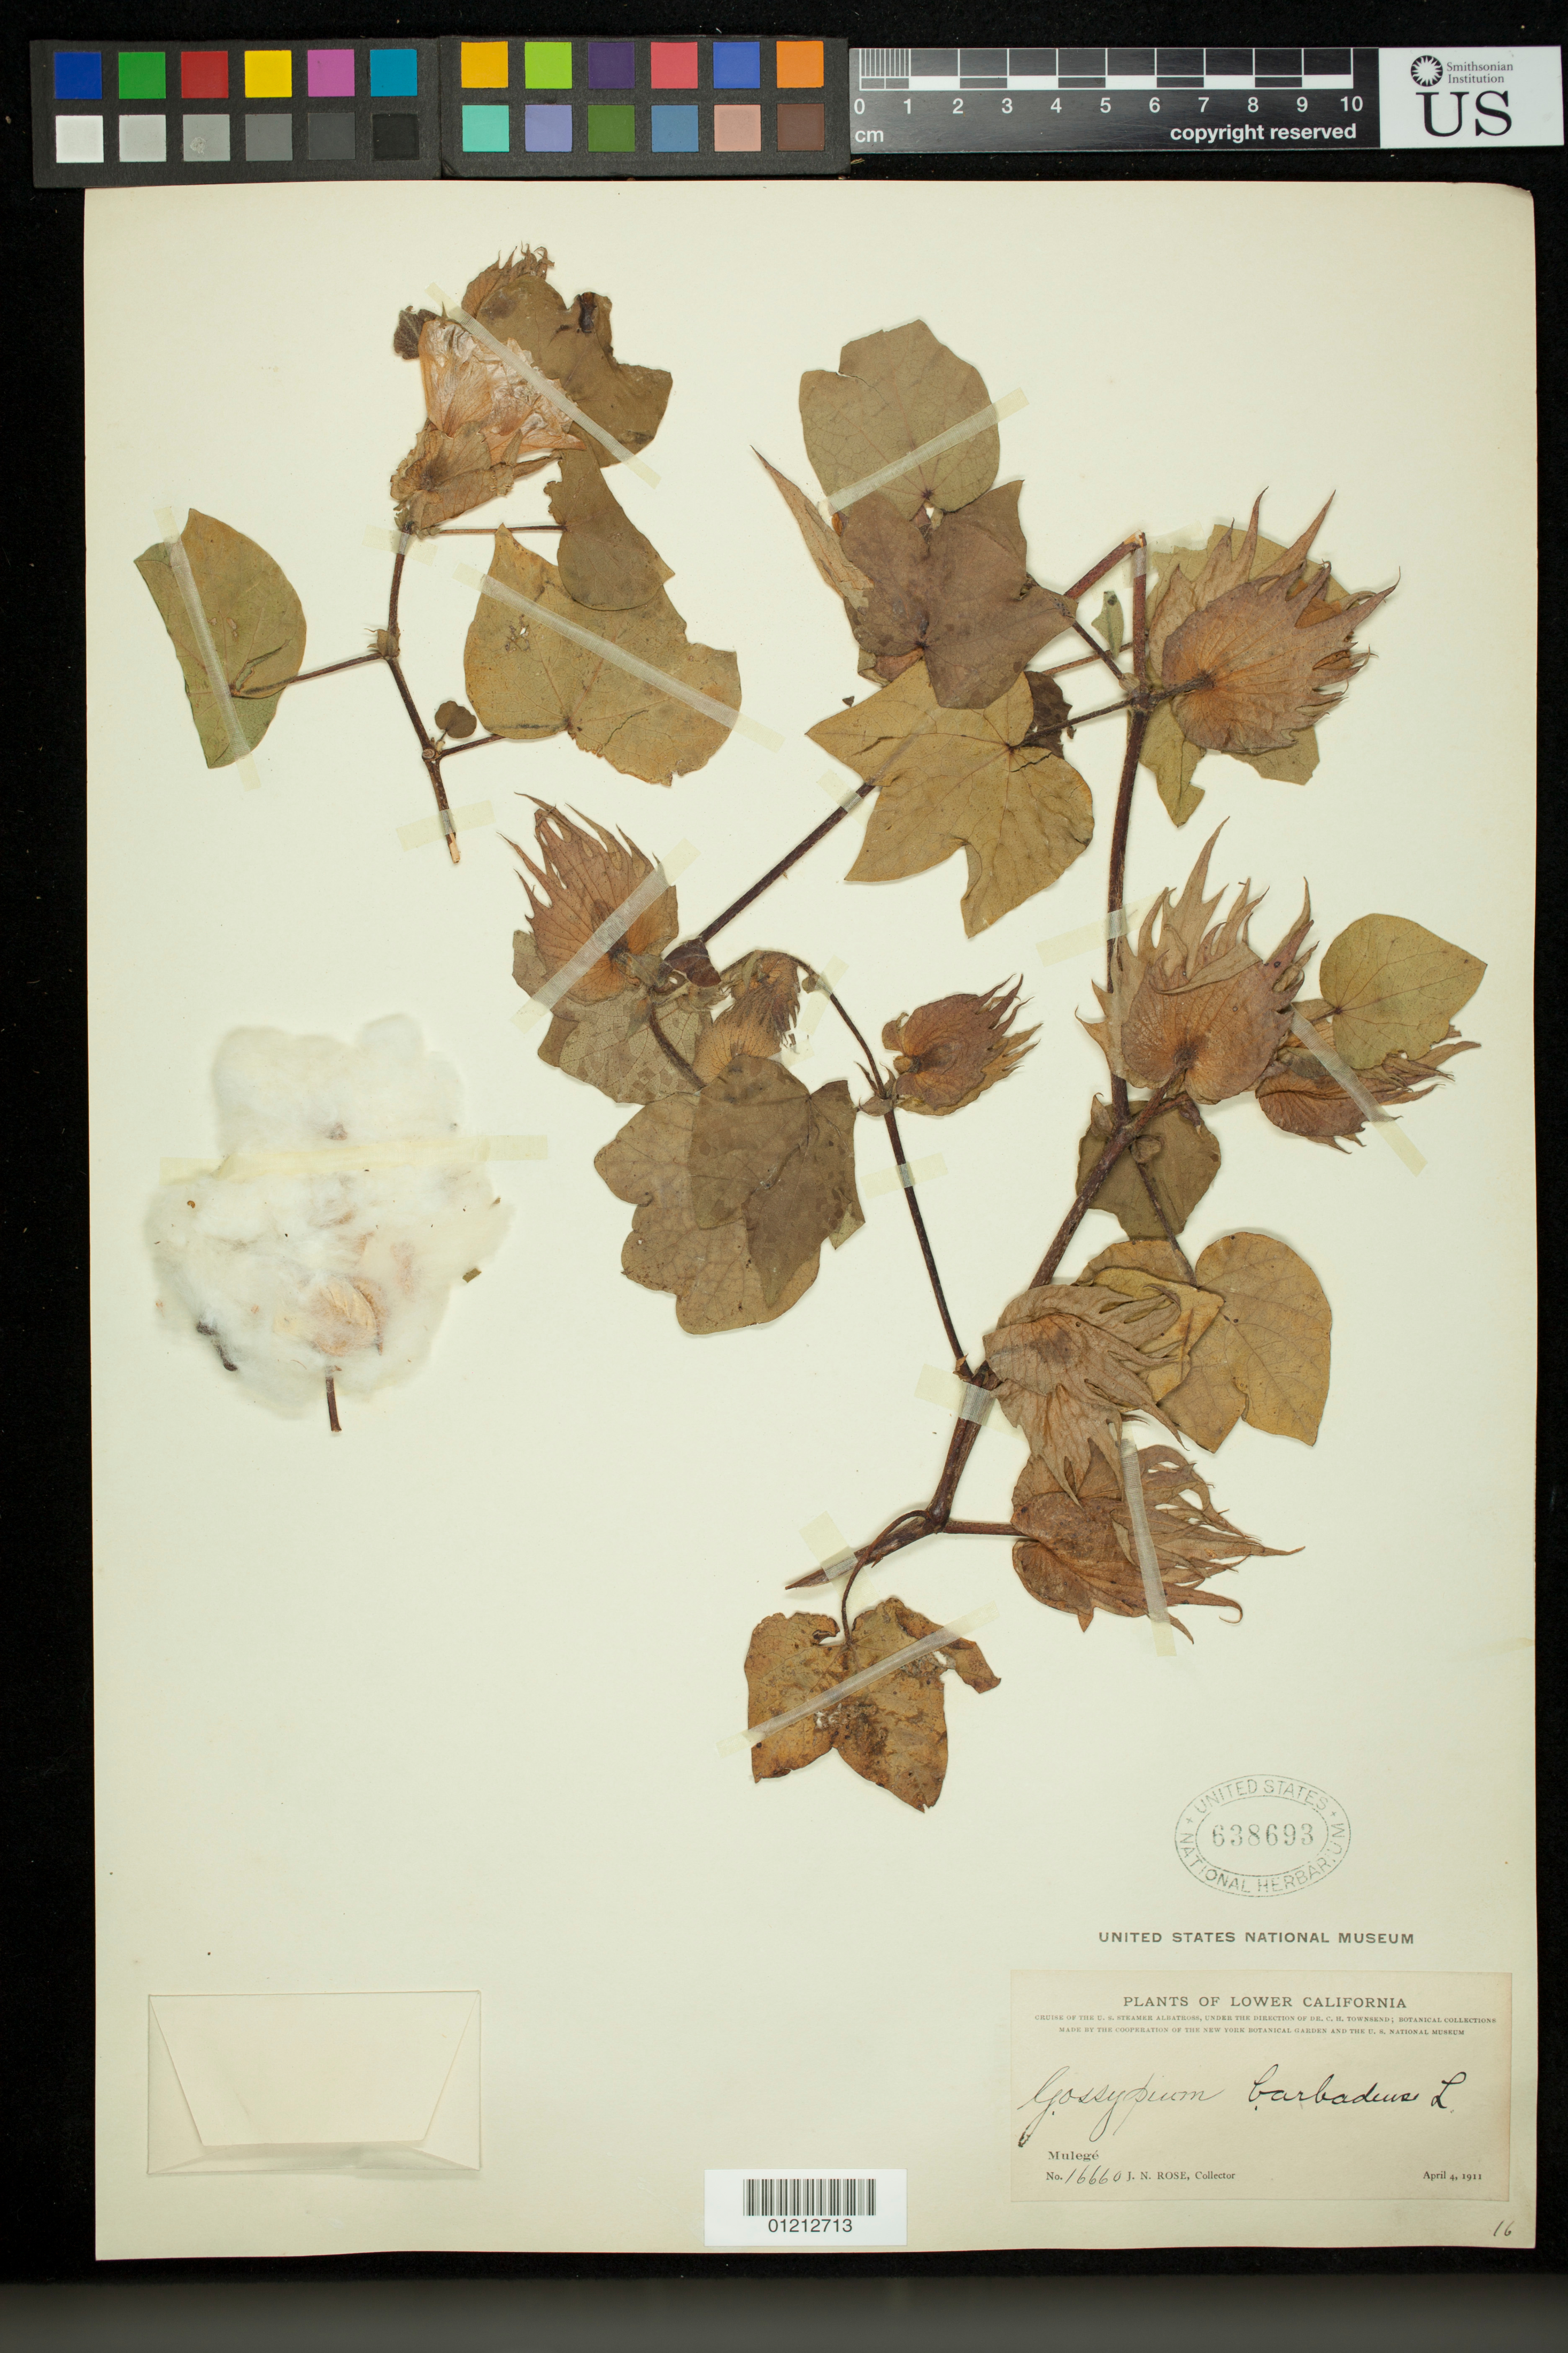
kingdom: Plantae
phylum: Tracheophyta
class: Magnoliopsida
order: Malvales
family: Malvaceae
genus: Gossypium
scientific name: Gossypium barbadense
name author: L.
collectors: J. N. Rose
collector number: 16660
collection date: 1911-04-04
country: Mexico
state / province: Baja California Sur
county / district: Mulege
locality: Mulege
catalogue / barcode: US 638693